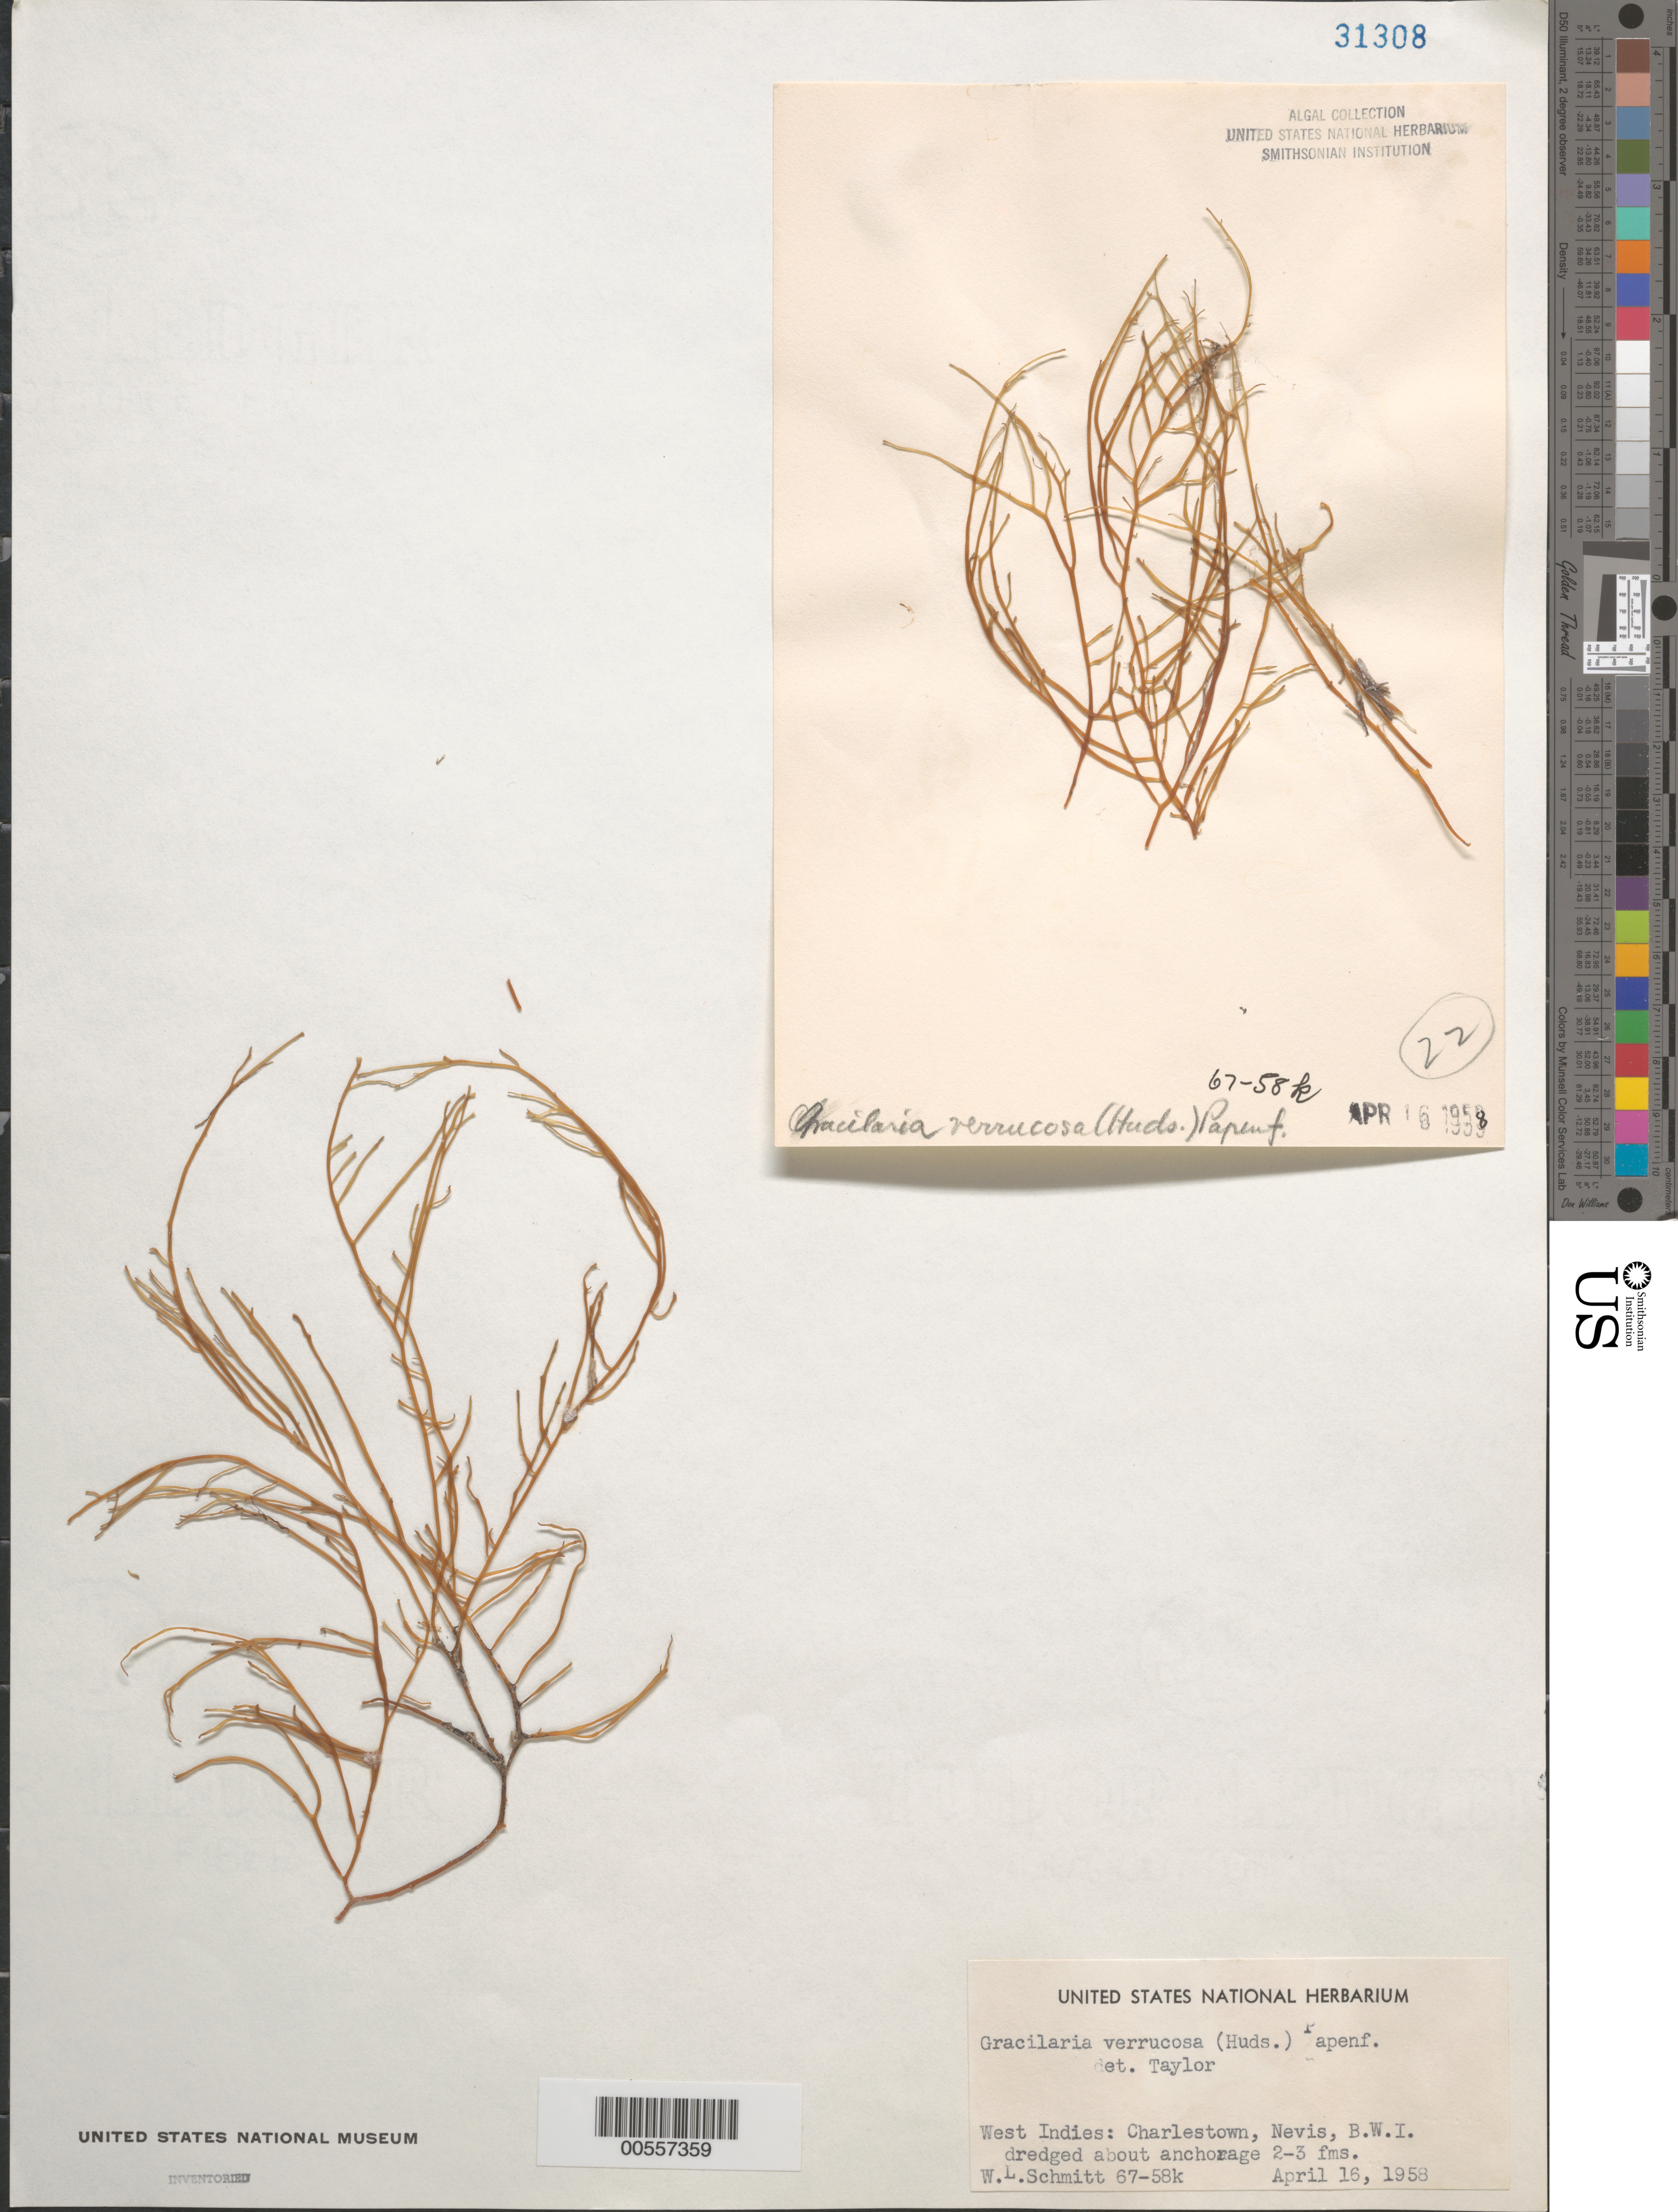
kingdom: Plantae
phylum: Rhodophyta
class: Florideophyceae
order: Gracilariales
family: Gracilariaceae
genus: Gracilariopsis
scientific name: Gracilariopsis longissima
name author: (S.G. Gmel.) Steentoft et al.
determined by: Algae name updating Project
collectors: W. L. Schmitt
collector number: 67-58k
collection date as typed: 16 Apr 1958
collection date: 1958-04-16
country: St. Christopher-Nevis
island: Nevis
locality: Charlestown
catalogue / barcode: US 31308